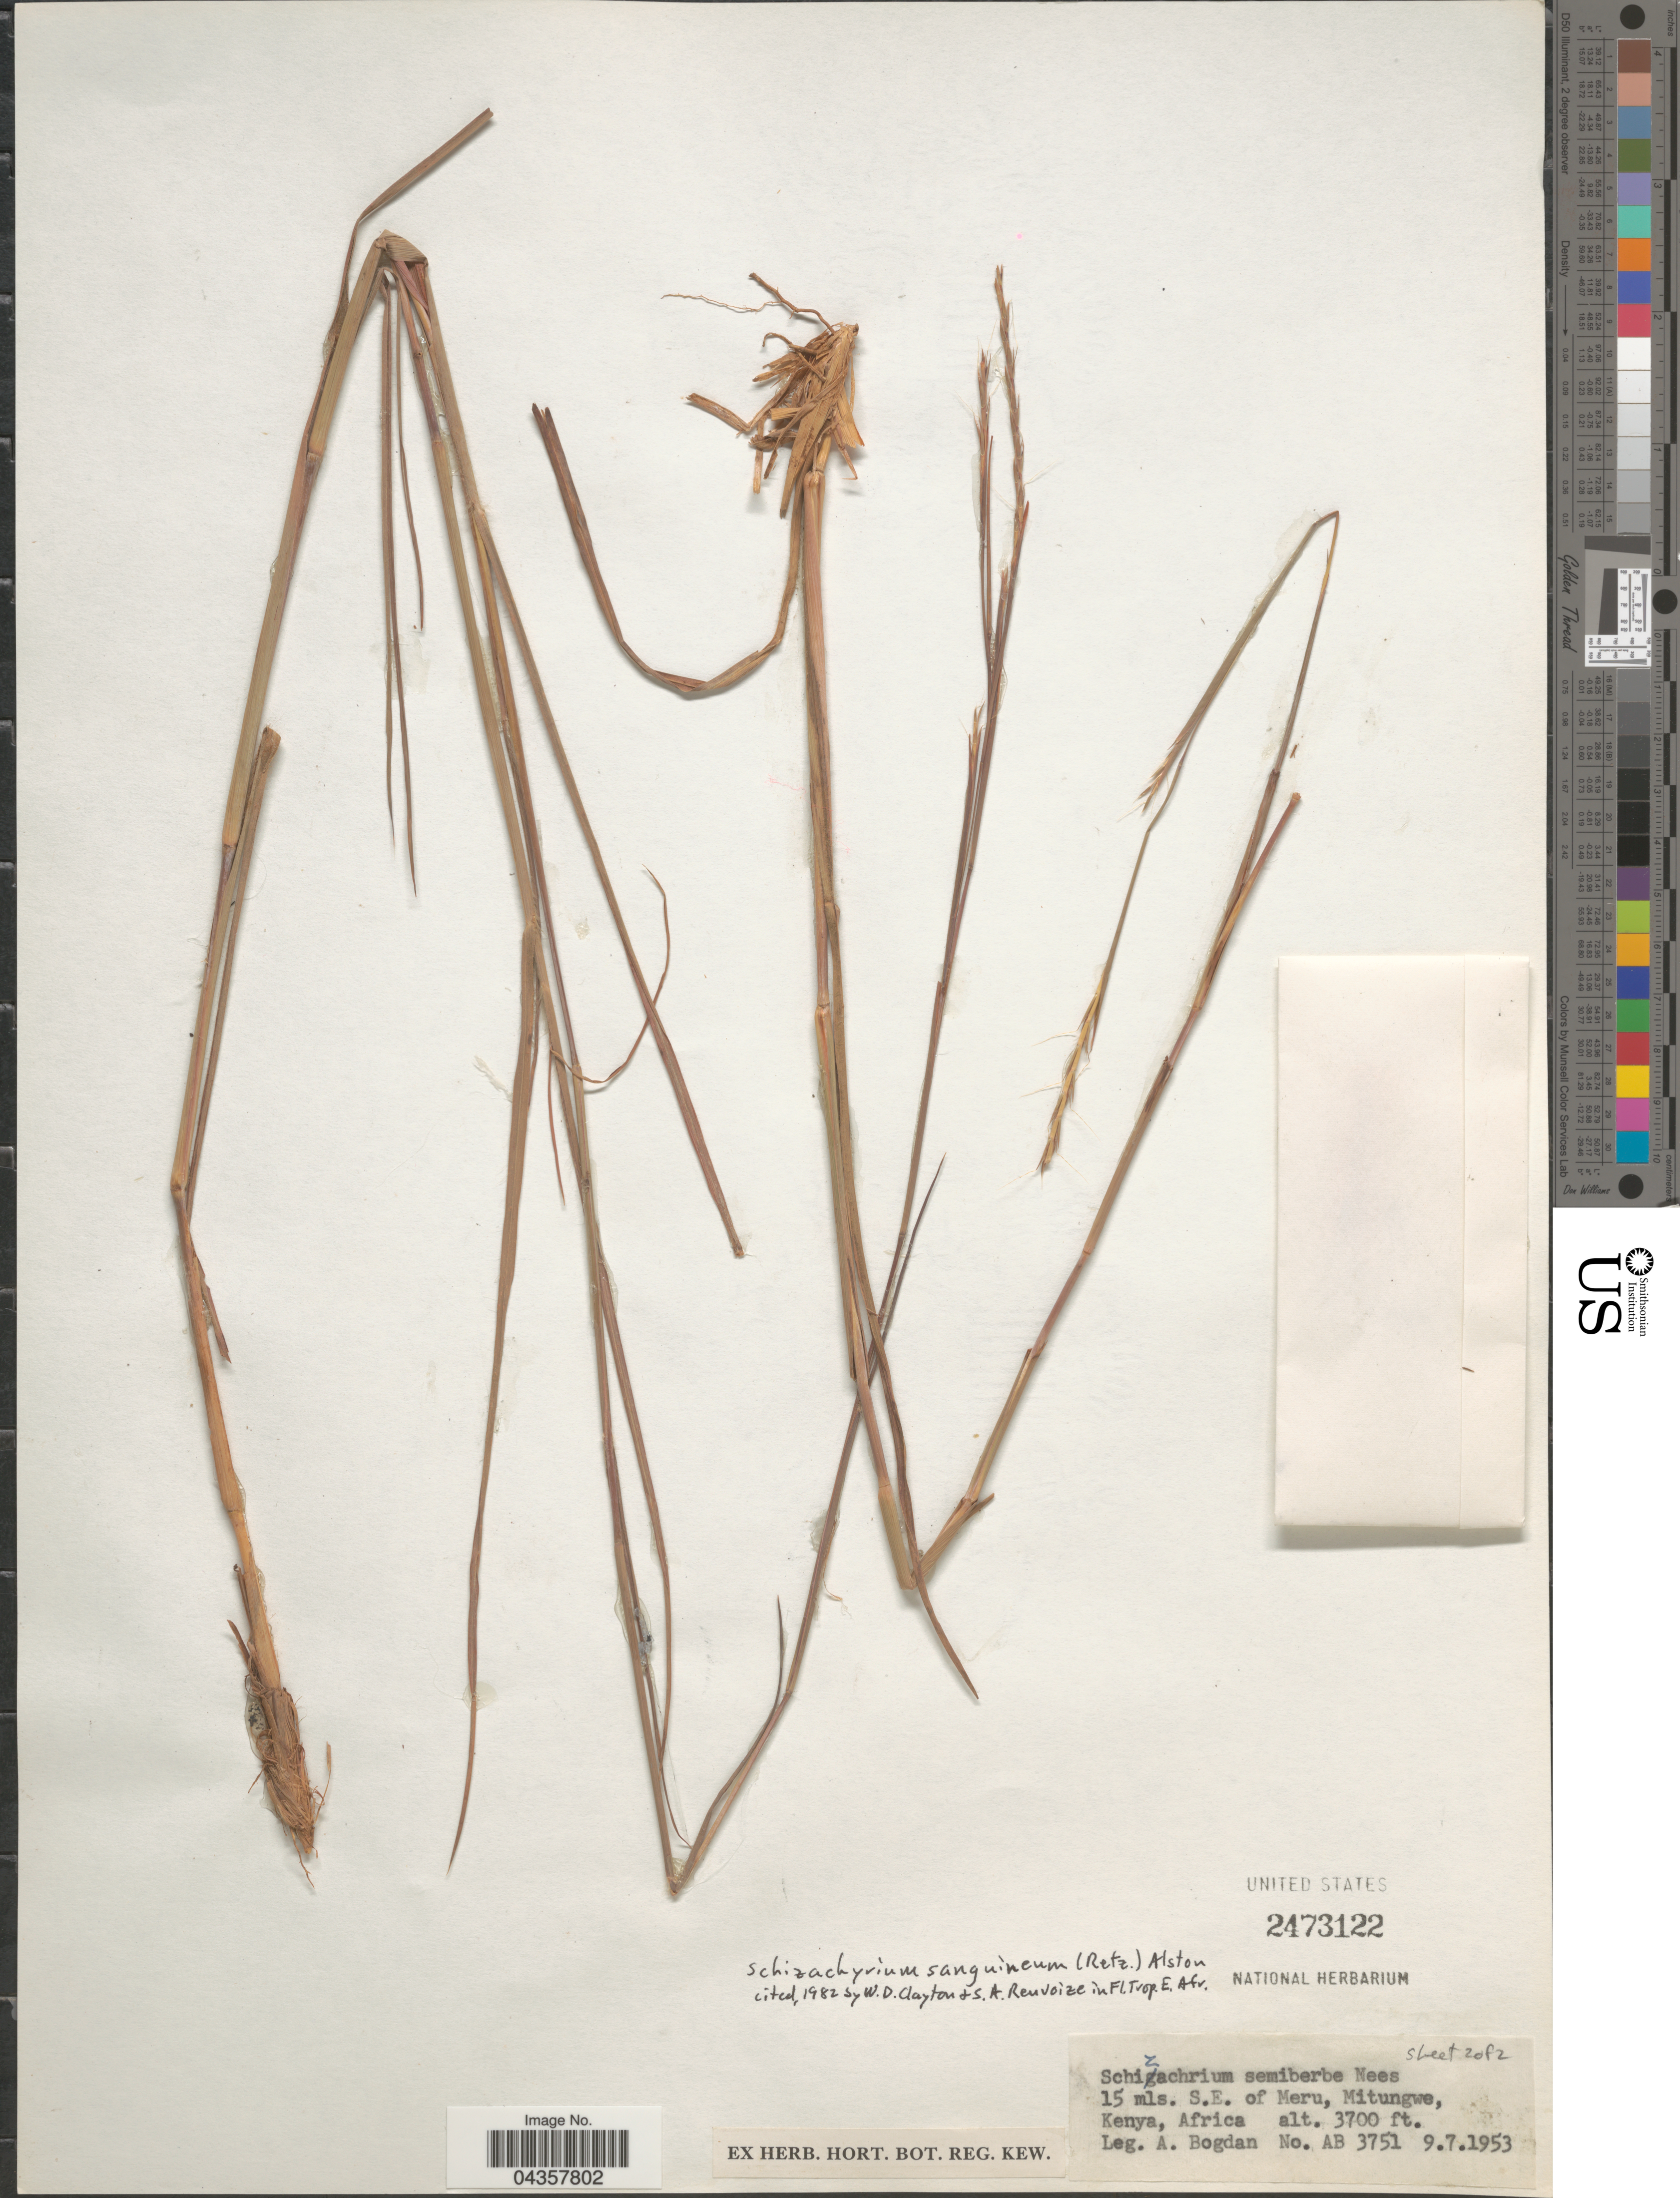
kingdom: Plantae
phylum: Tracheophyta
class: Liliopsida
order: Poales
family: Poaceae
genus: Schizachyrium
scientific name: Schizachyrium sanguineum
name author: (Retz.) Alston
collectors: A. Bogdan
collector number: AB3751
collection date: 1953-07-09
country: Kenya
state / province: Meru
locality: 15 mls. S.E. of Meru, Mitungwe.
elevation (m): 1128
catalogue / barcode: US 2473122